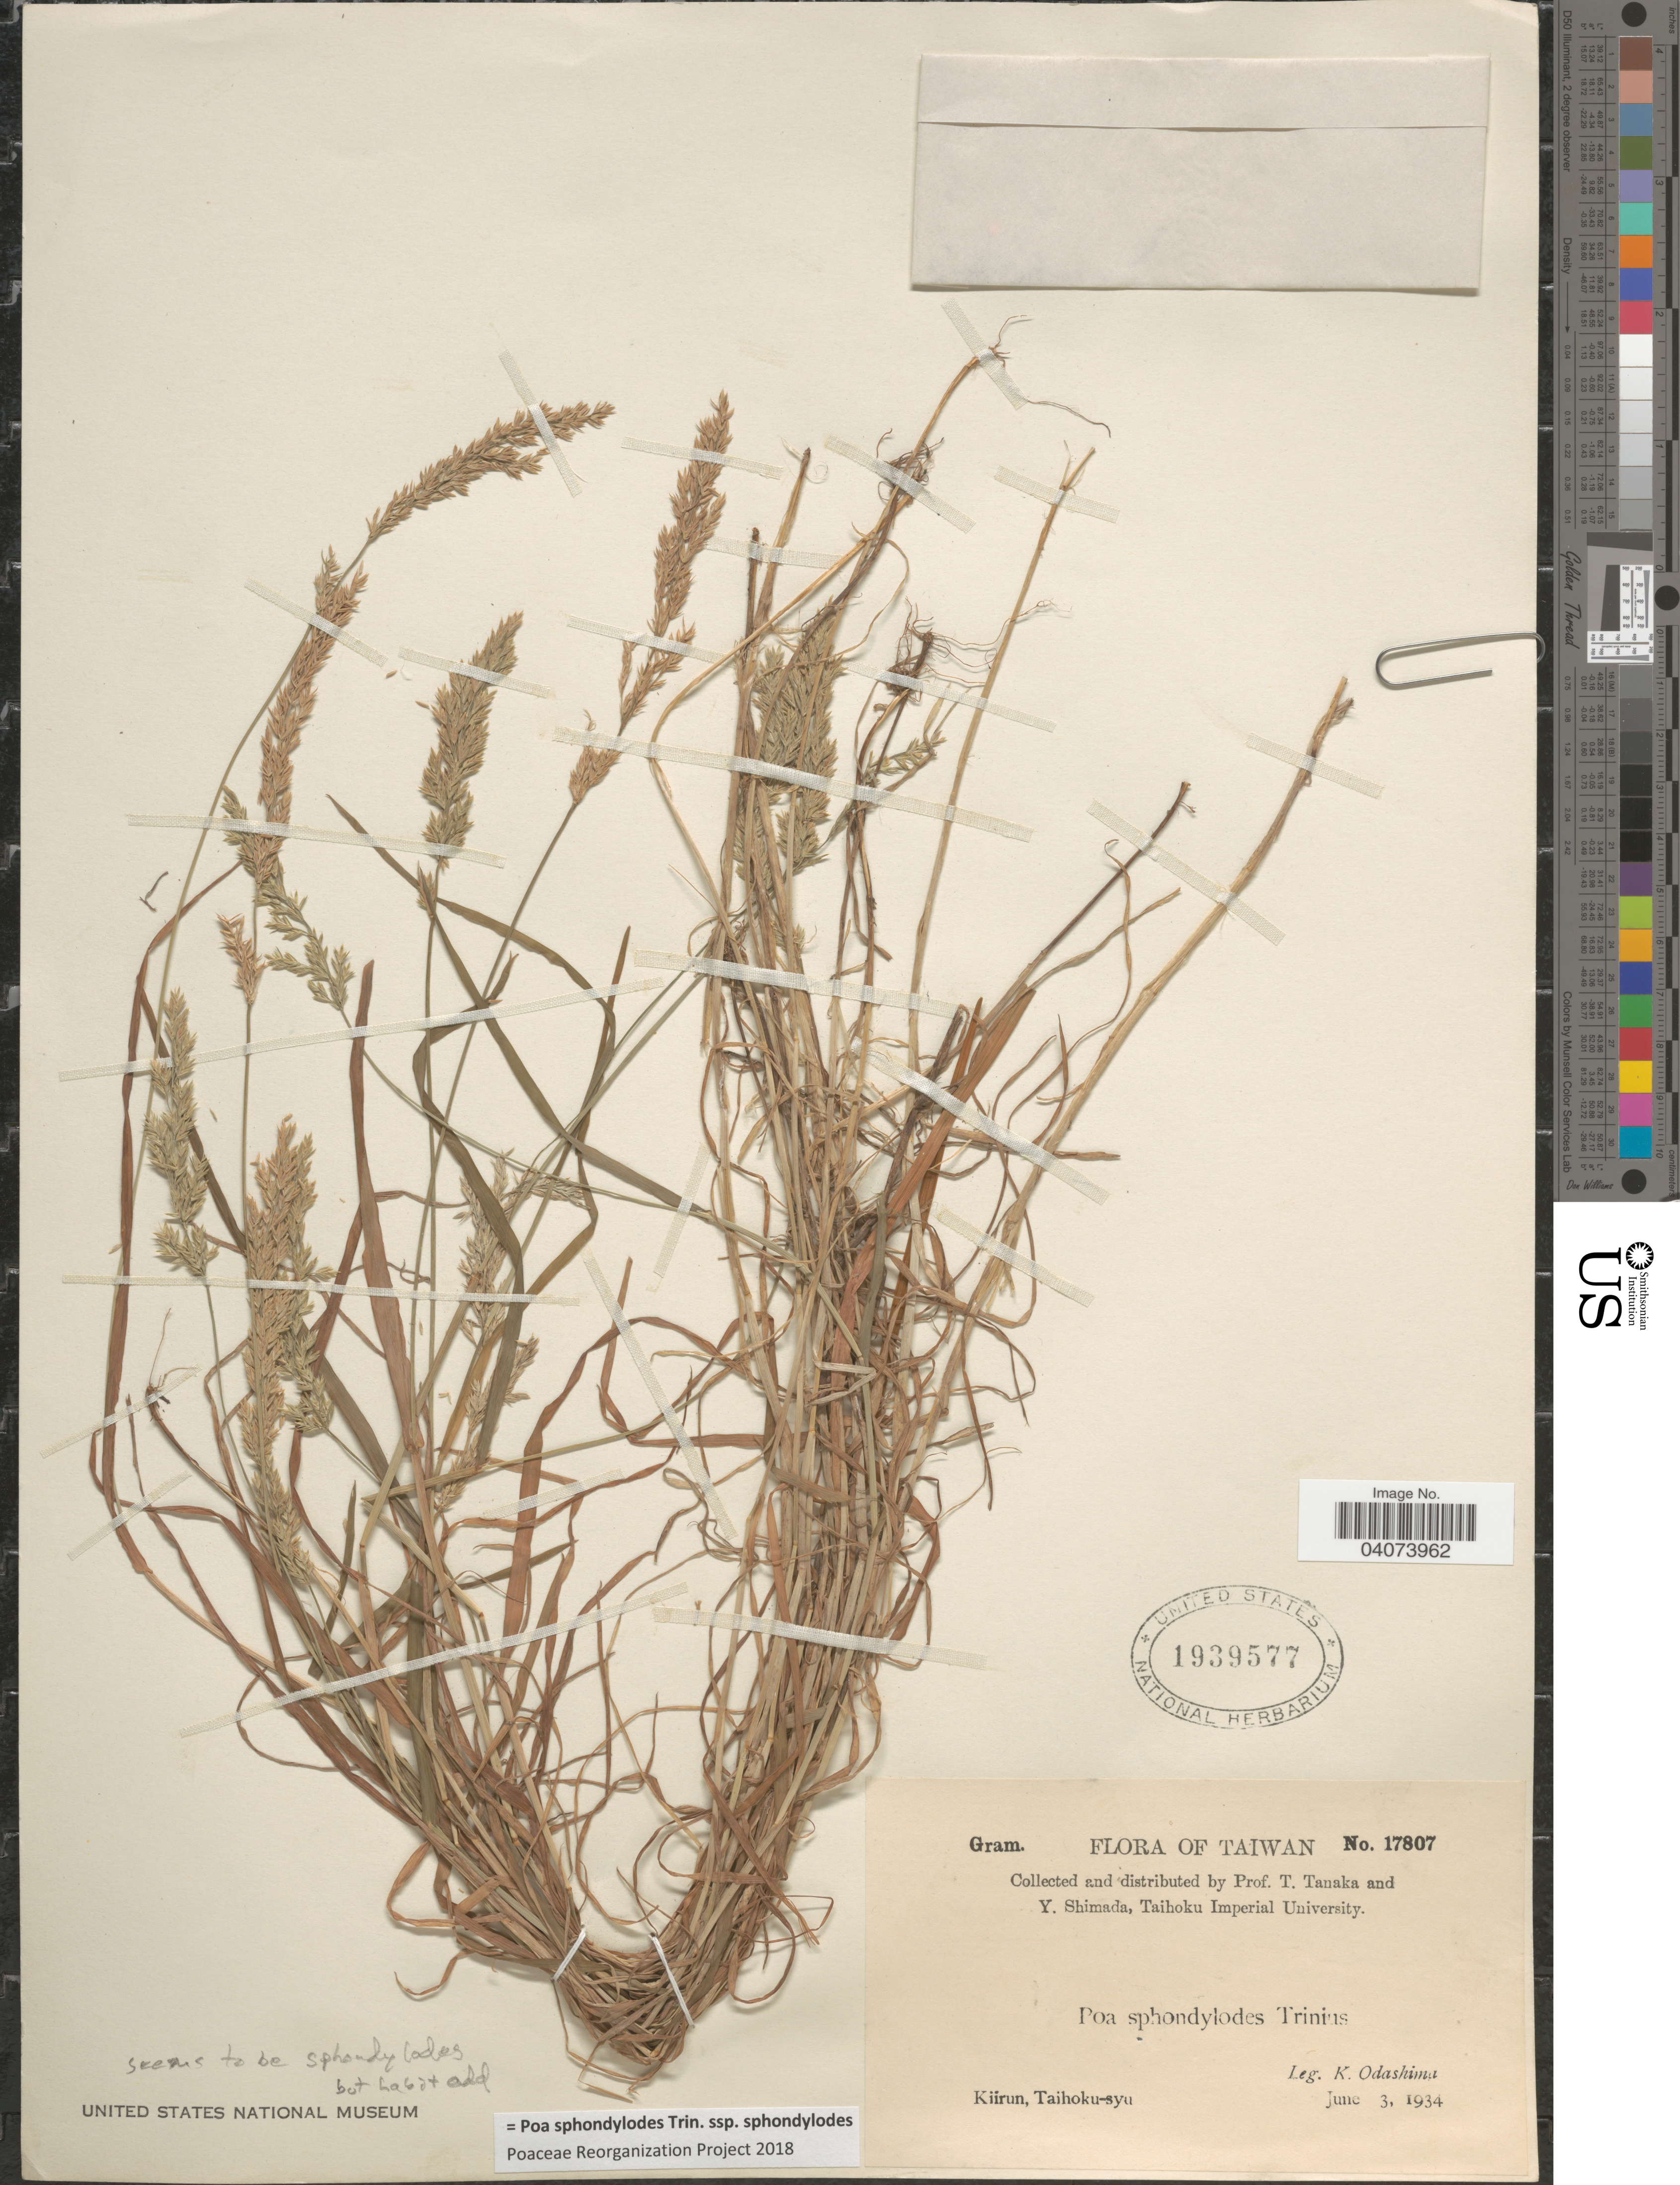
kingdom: Plantae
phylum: Tracheophyta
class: Liliopsida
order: Poales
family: Poaceae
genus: Poa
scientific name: Poa sphondylodes subsp. sphondylodes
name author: Trin.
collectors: K. Odashima, T. Tanaka & Y. Shimada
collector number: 17807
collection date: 1934-06-03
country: Taiwan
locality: Kiirun, Taihoku-syu.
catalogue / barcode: US 1939577